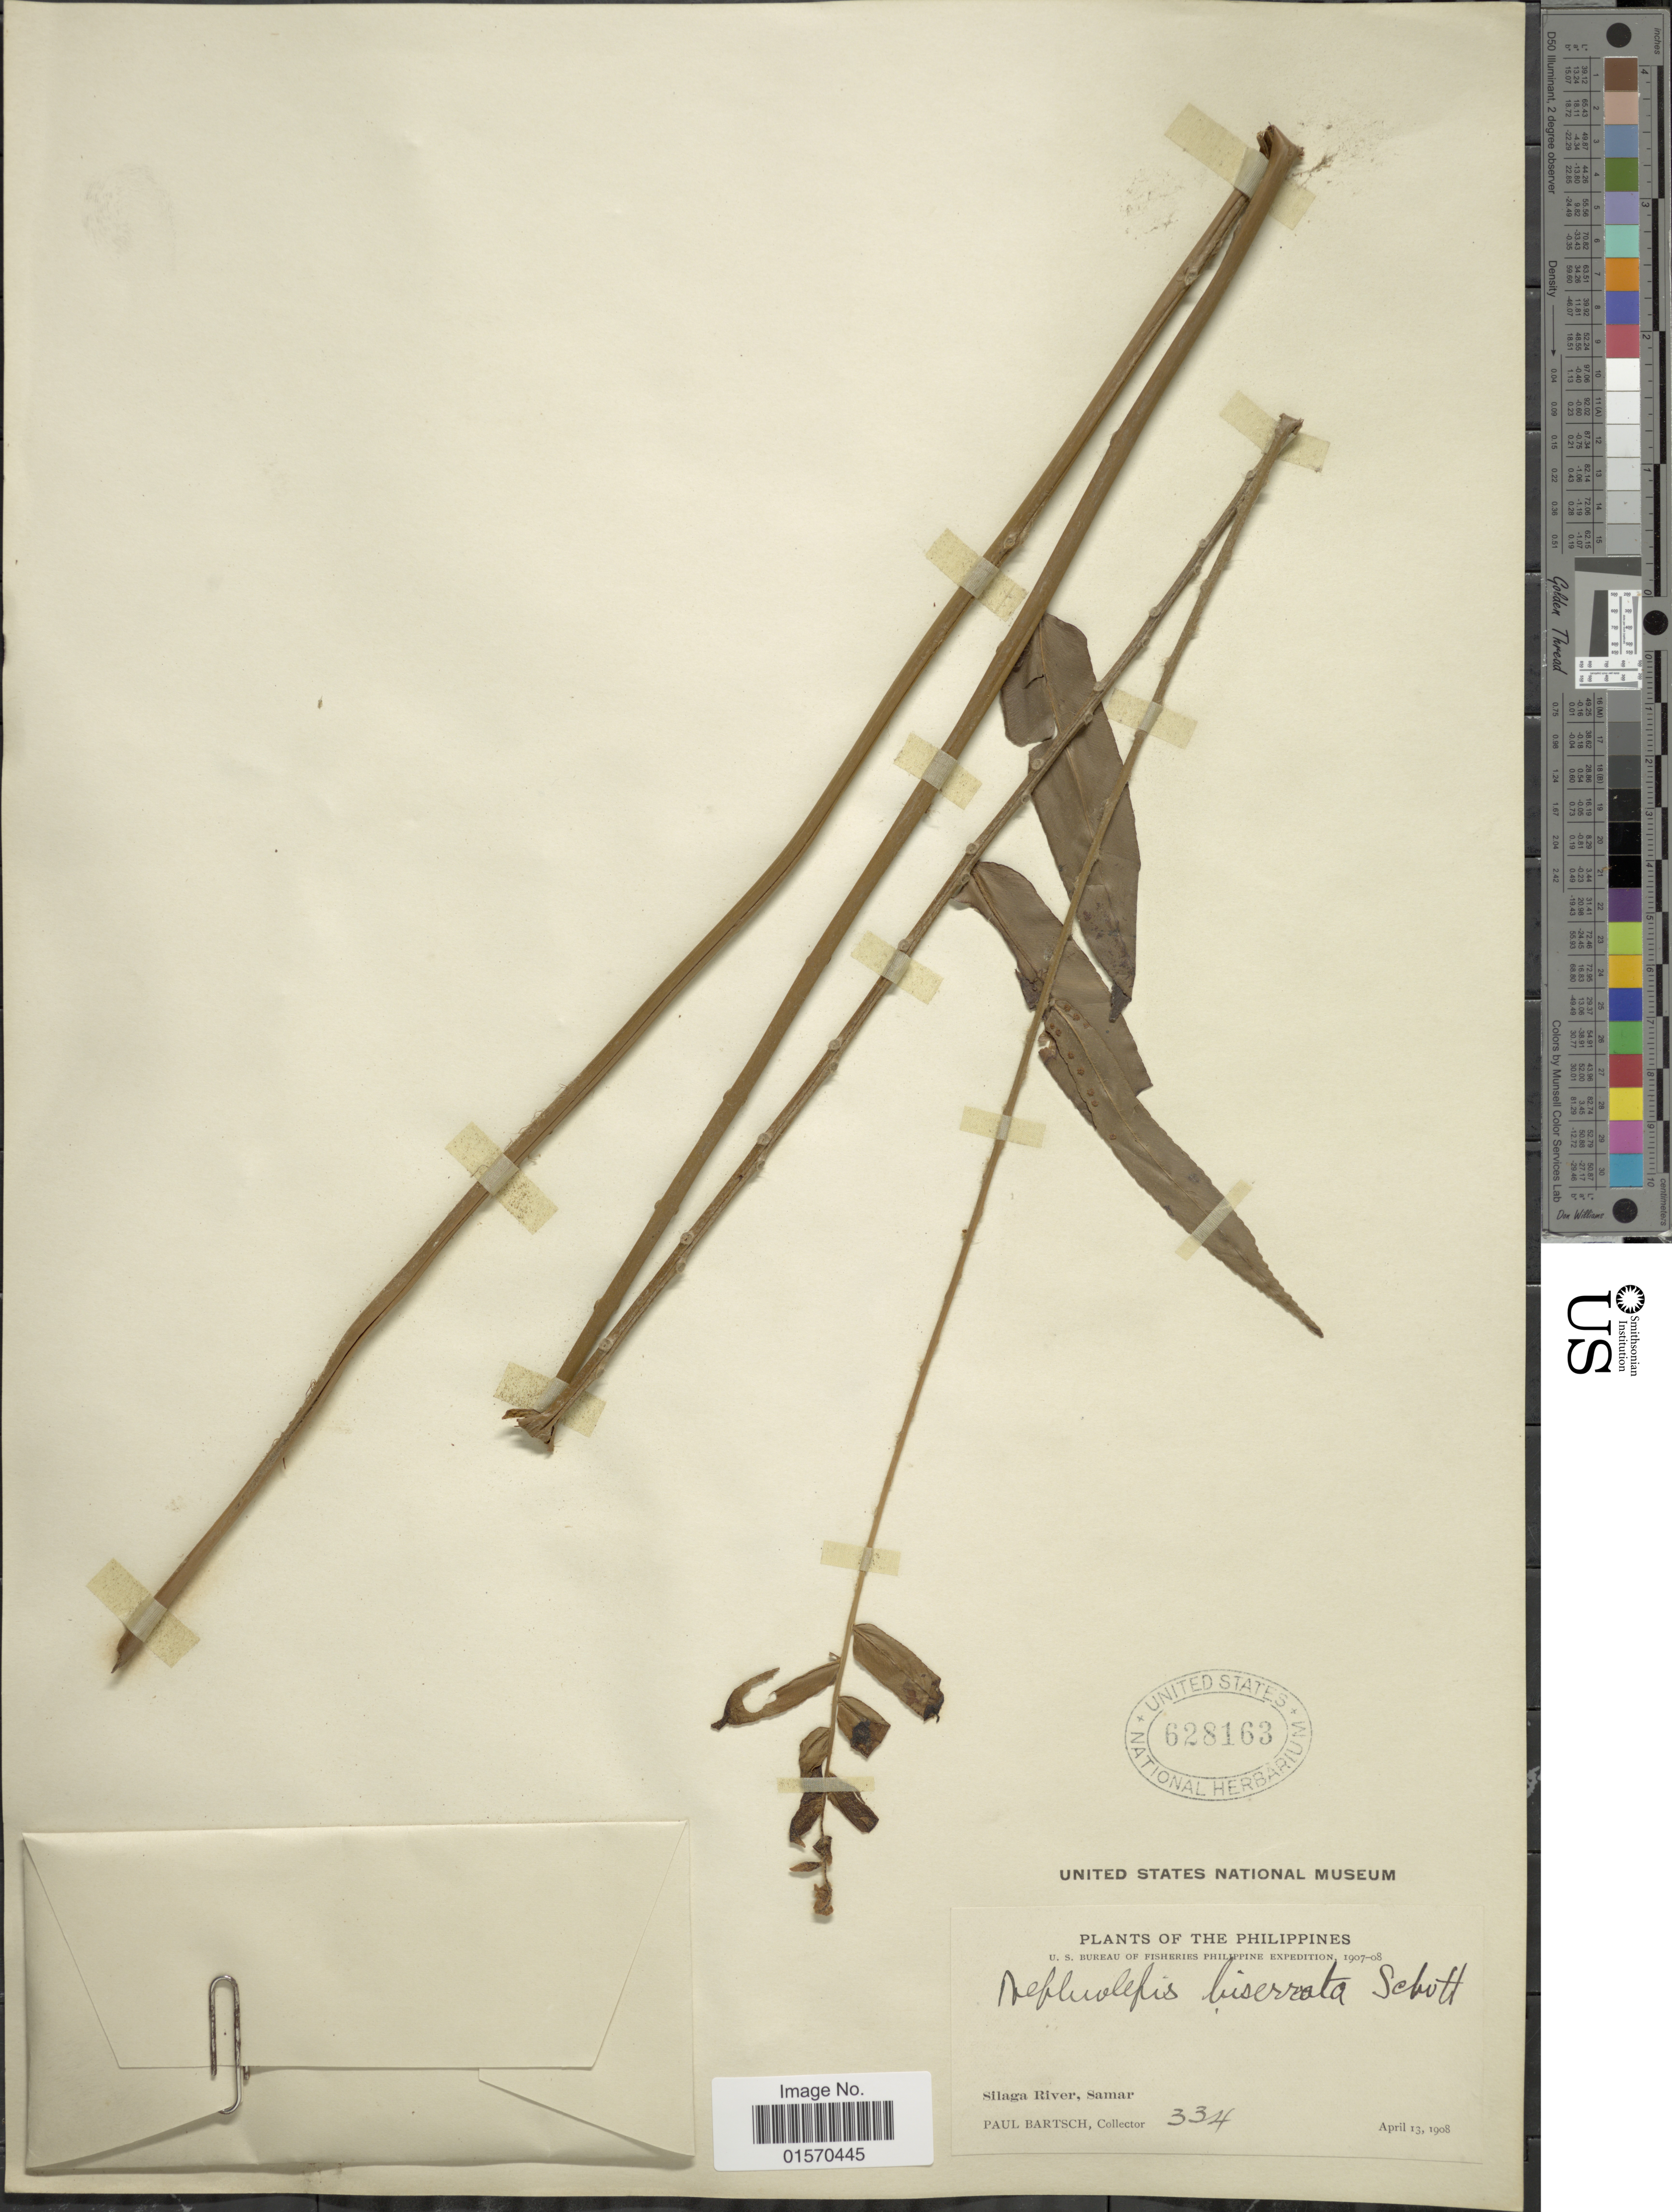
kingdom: Plantae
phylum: Tracheophyta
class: Polypodiopsida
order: Polypodiales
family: Nephrolepidaceae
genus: Nephrolepis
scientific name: Nephrolepis biserrata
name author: (Sw.) Schott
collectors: P. Bartsch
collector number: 334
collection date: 1908-04-13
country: Philippines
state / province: Eastern Visayas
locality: Silaga River, Samar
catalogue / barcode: US 628163